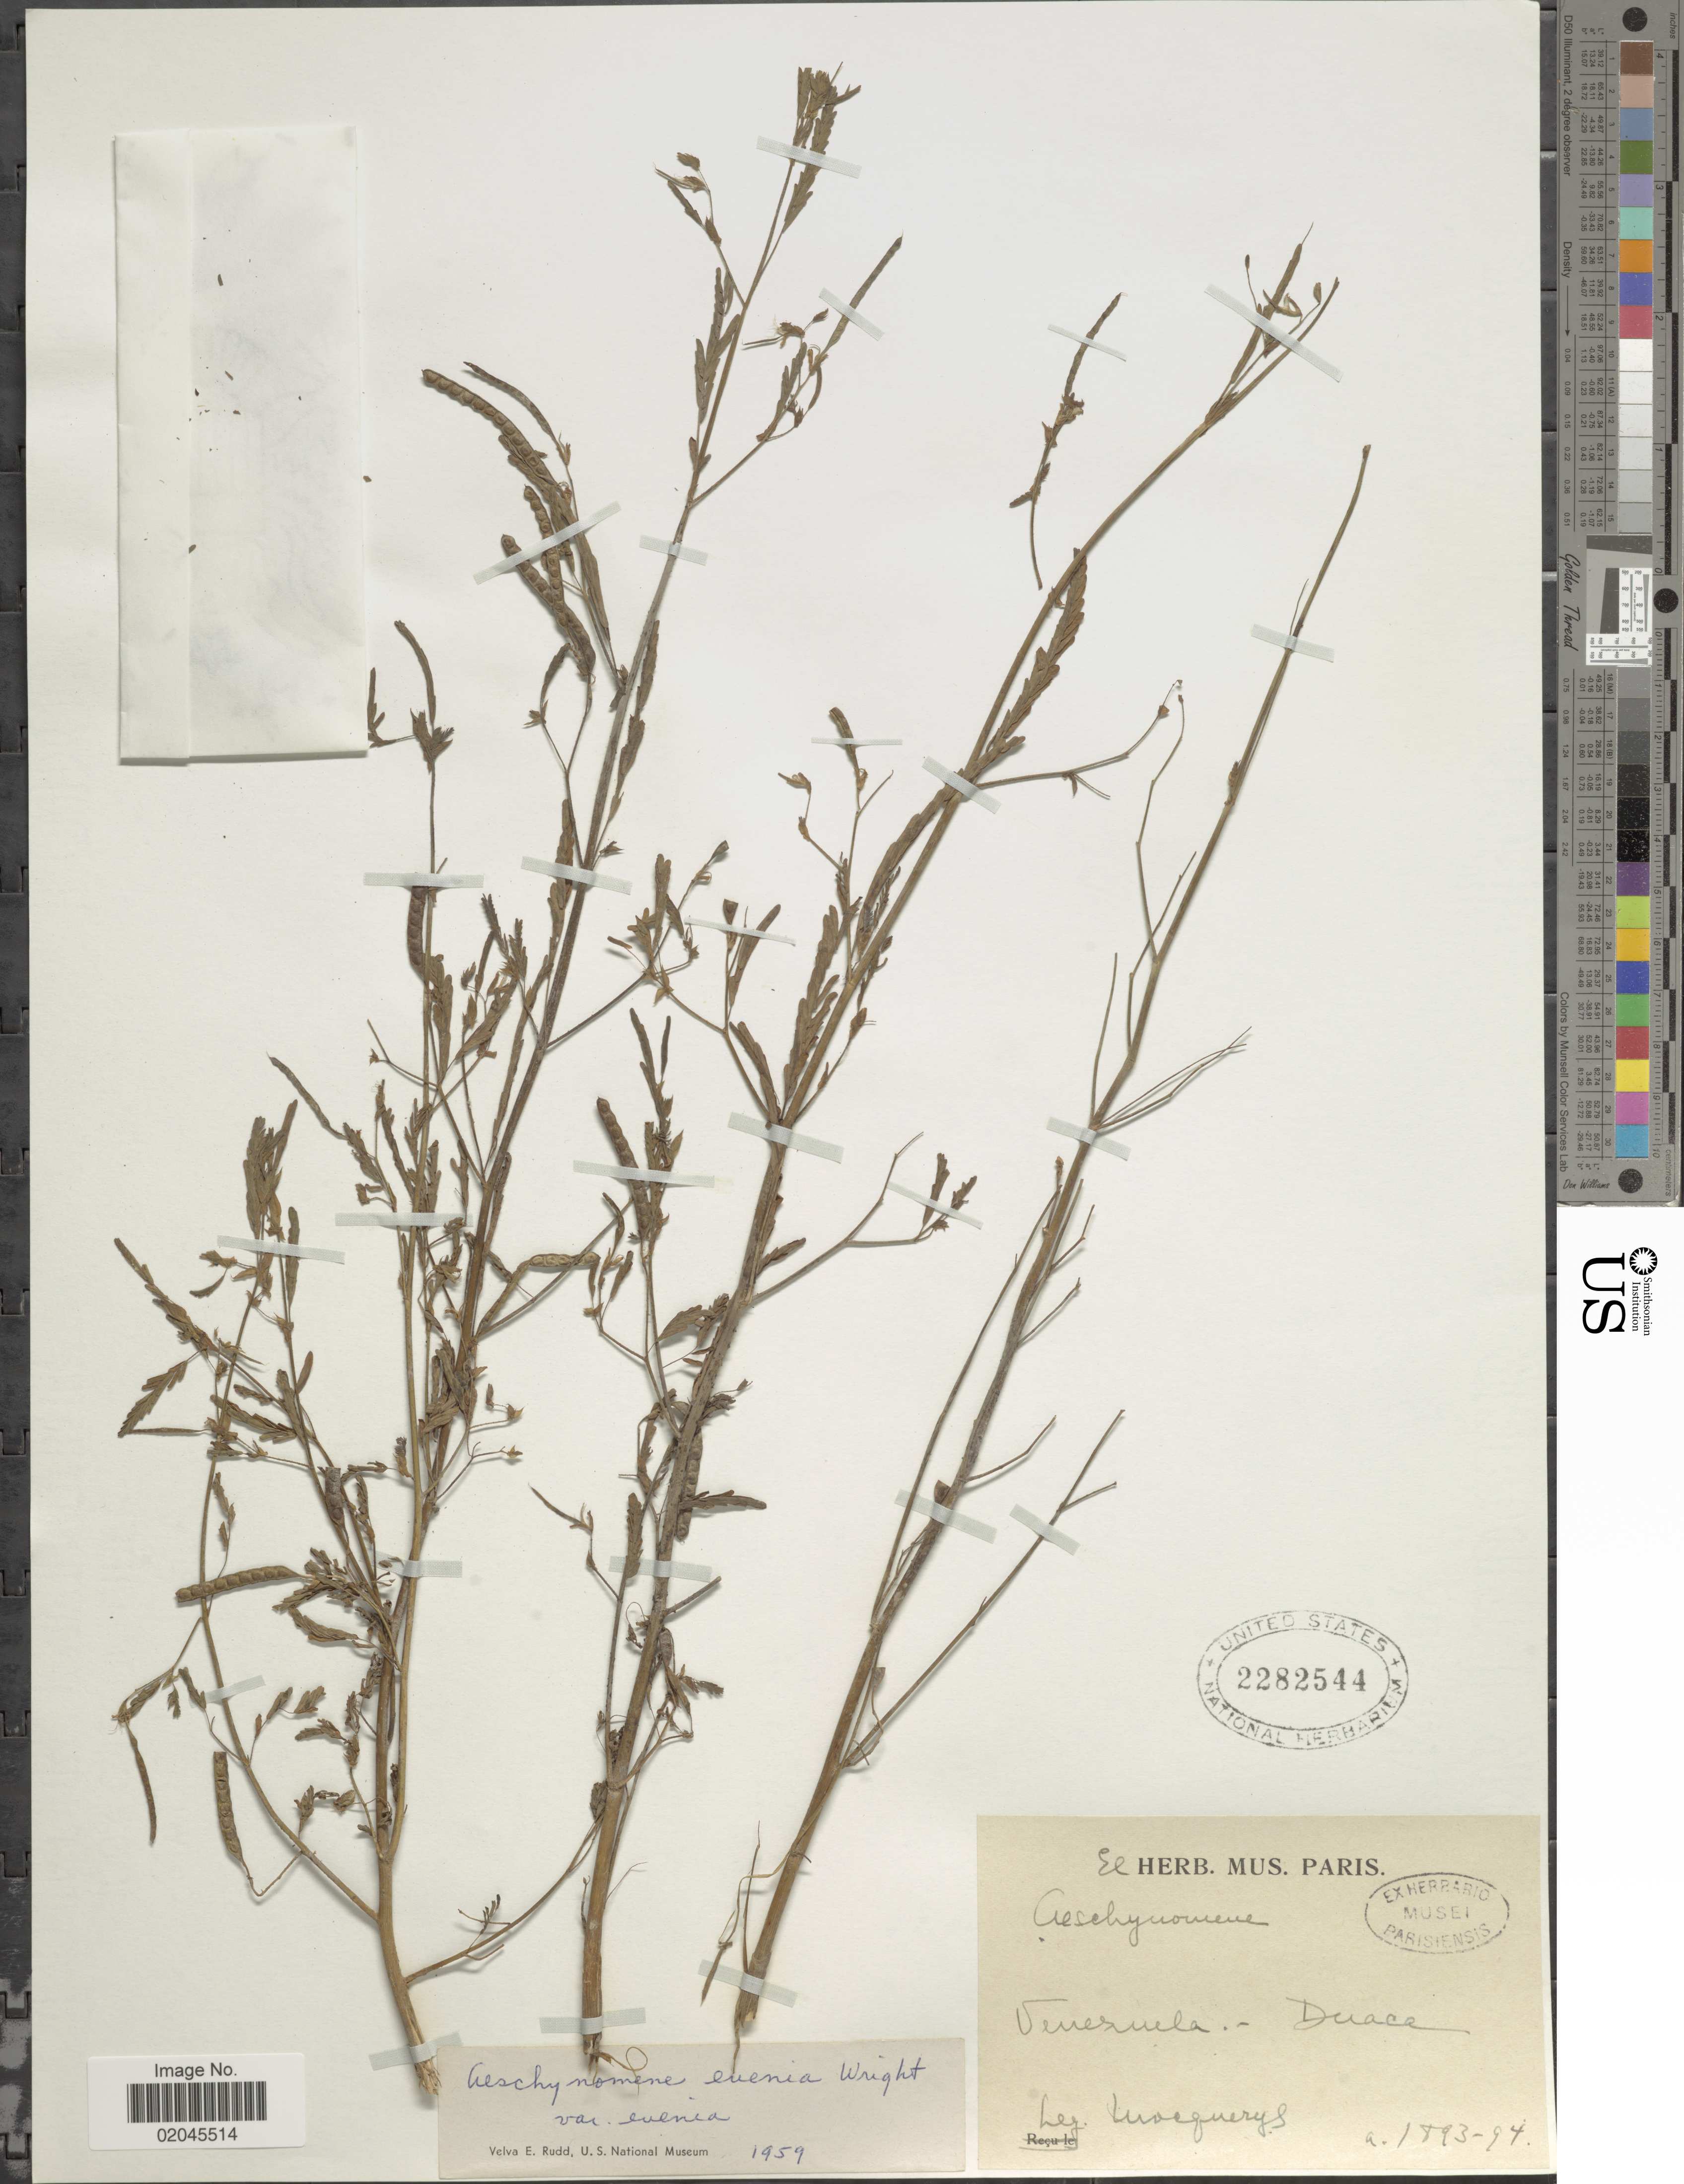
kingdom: Plantae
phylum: Tracheophyta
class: Magnoliopsida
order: Fabales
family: Fabaceae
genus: Aeschynomene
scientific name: Aeschynomene evenia var. evenia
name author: C. Wright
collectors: A. Mocquerys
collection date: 1893/1894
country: Venezuela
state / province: Lara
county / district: Crespo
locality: Duaca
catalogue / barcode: US 2282544